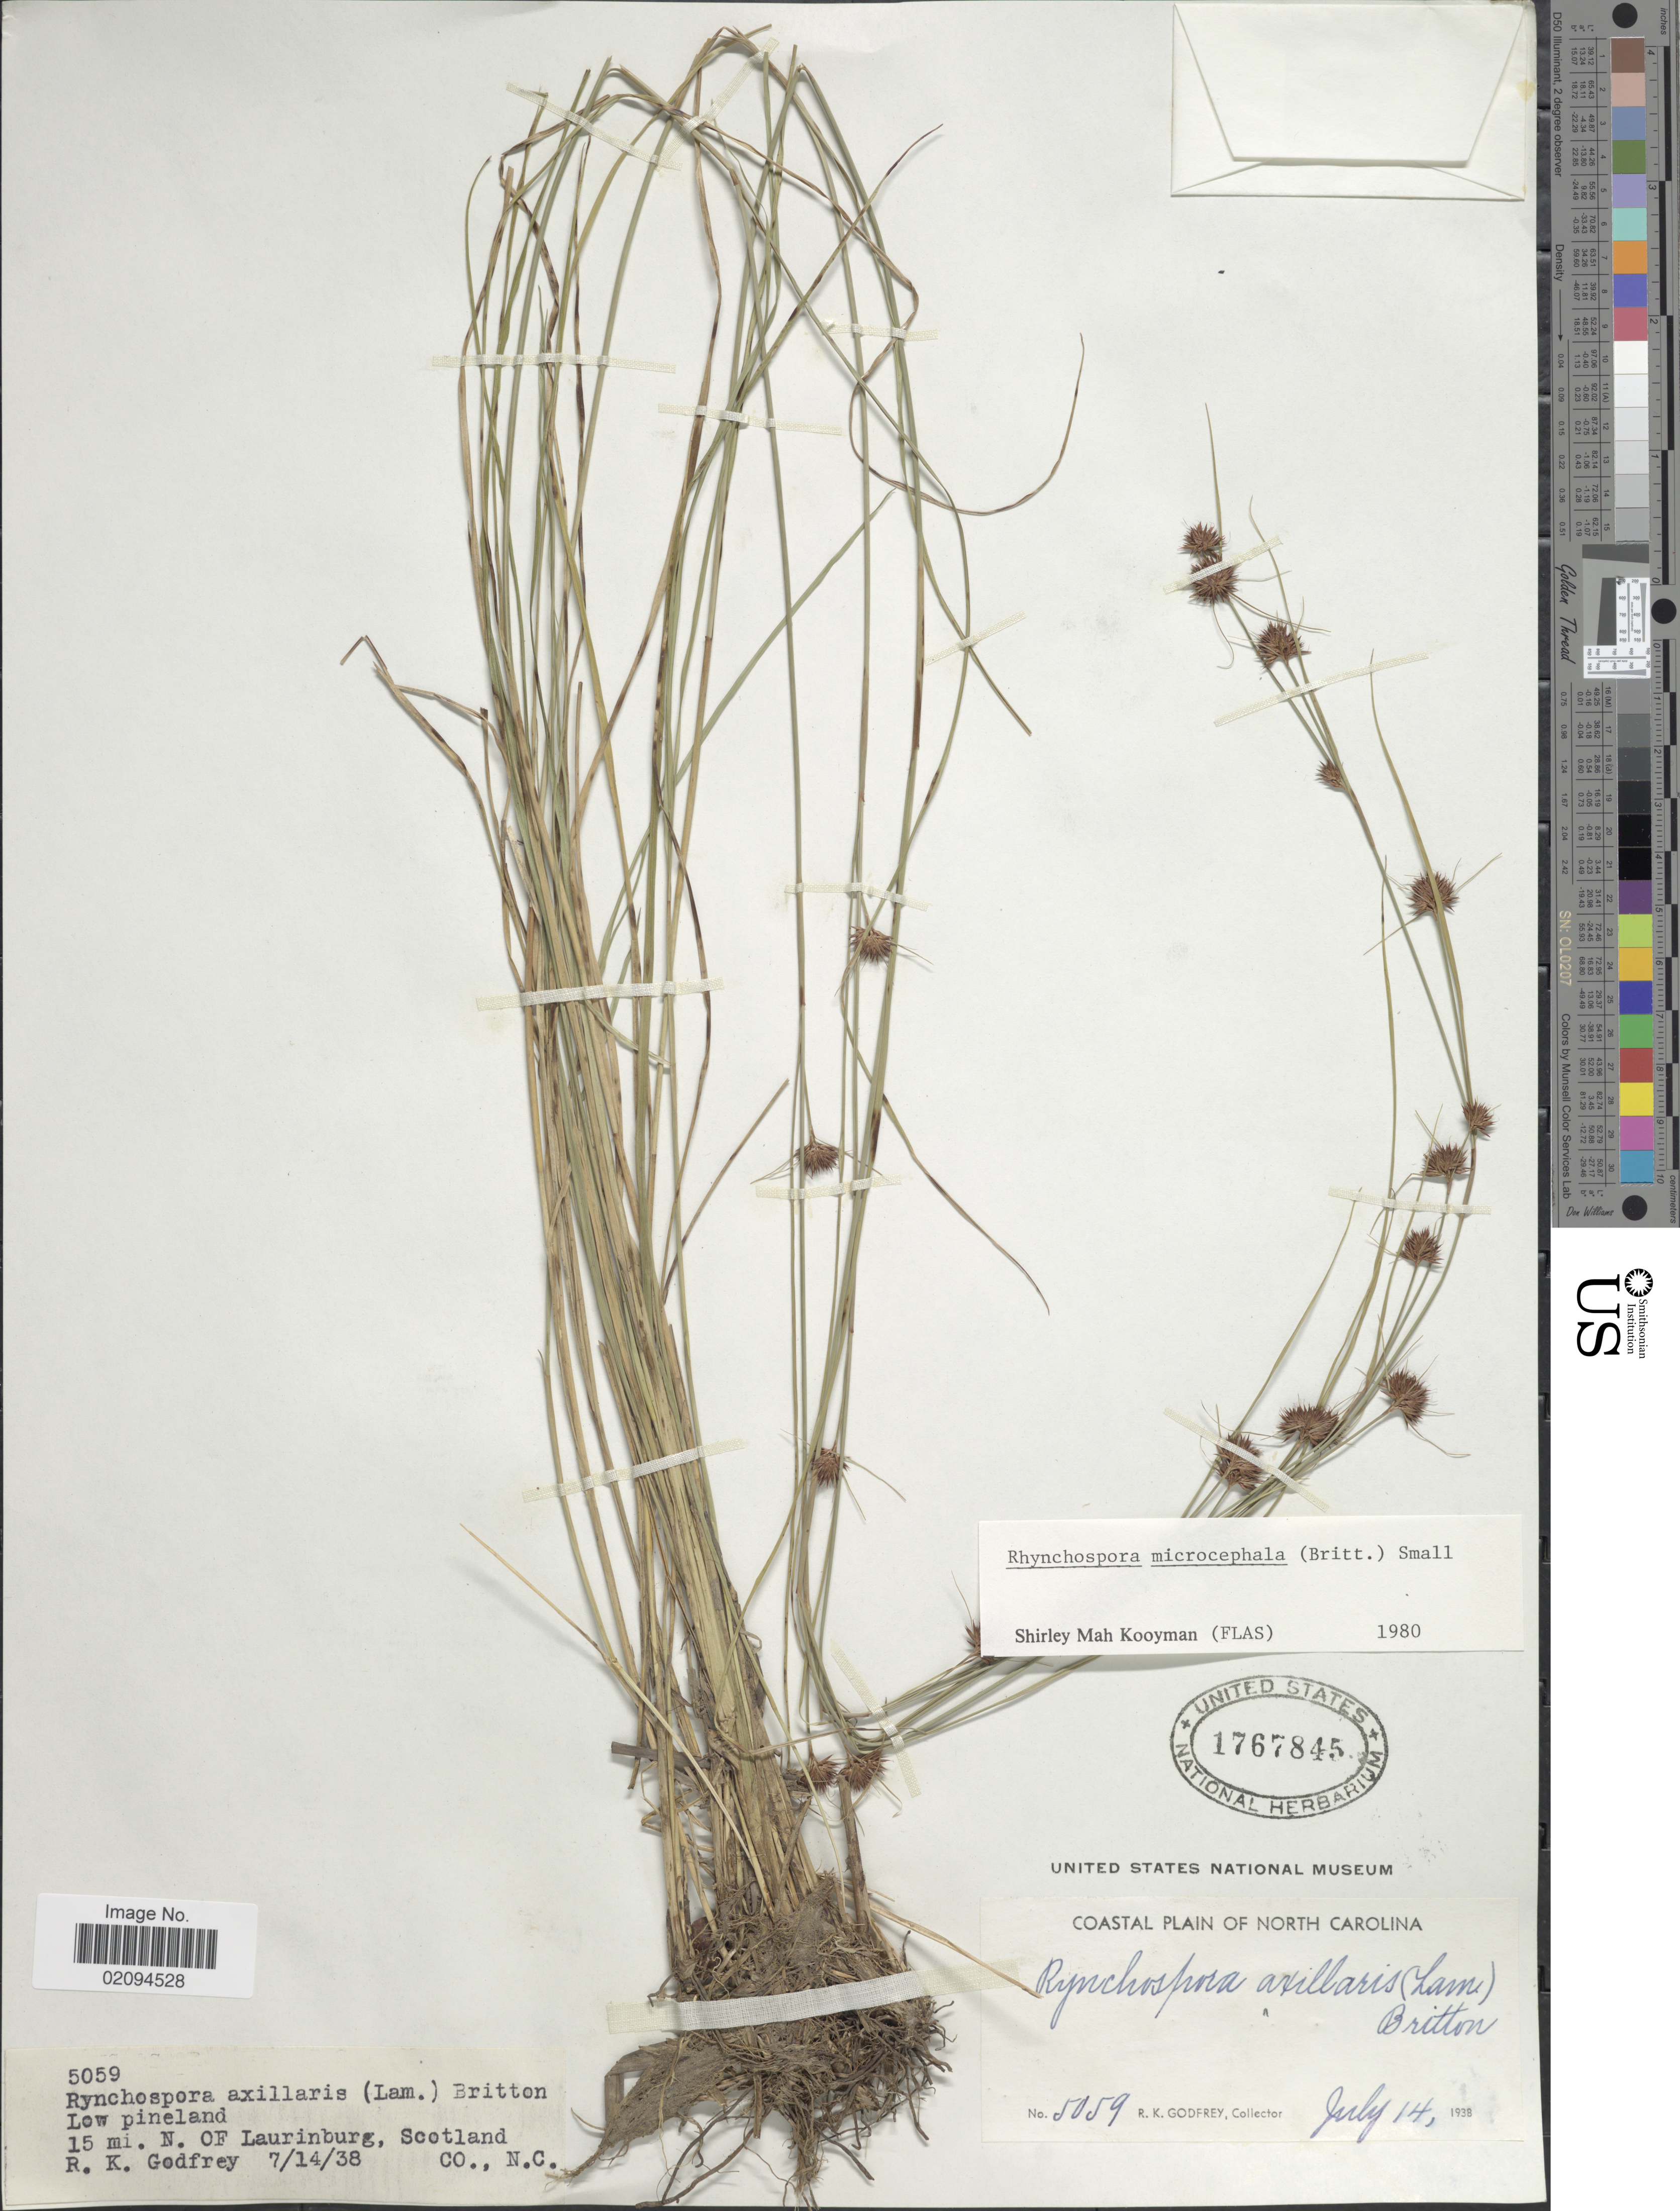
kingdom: Plantae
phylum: Tracheophyta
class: Liliopsida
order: Poales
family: Cyperaceae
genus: Rhynchospora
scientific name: Rhynchospora microcephala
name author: (Britton) Britton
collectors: R. K. Godfrey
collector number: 5059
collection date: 1938-07-14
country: United States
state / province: North Carolina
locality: Coastal Plain of North Carolina. 15 mi. N. of Laurinburg, Scotland Co.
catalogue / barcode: US 1767845